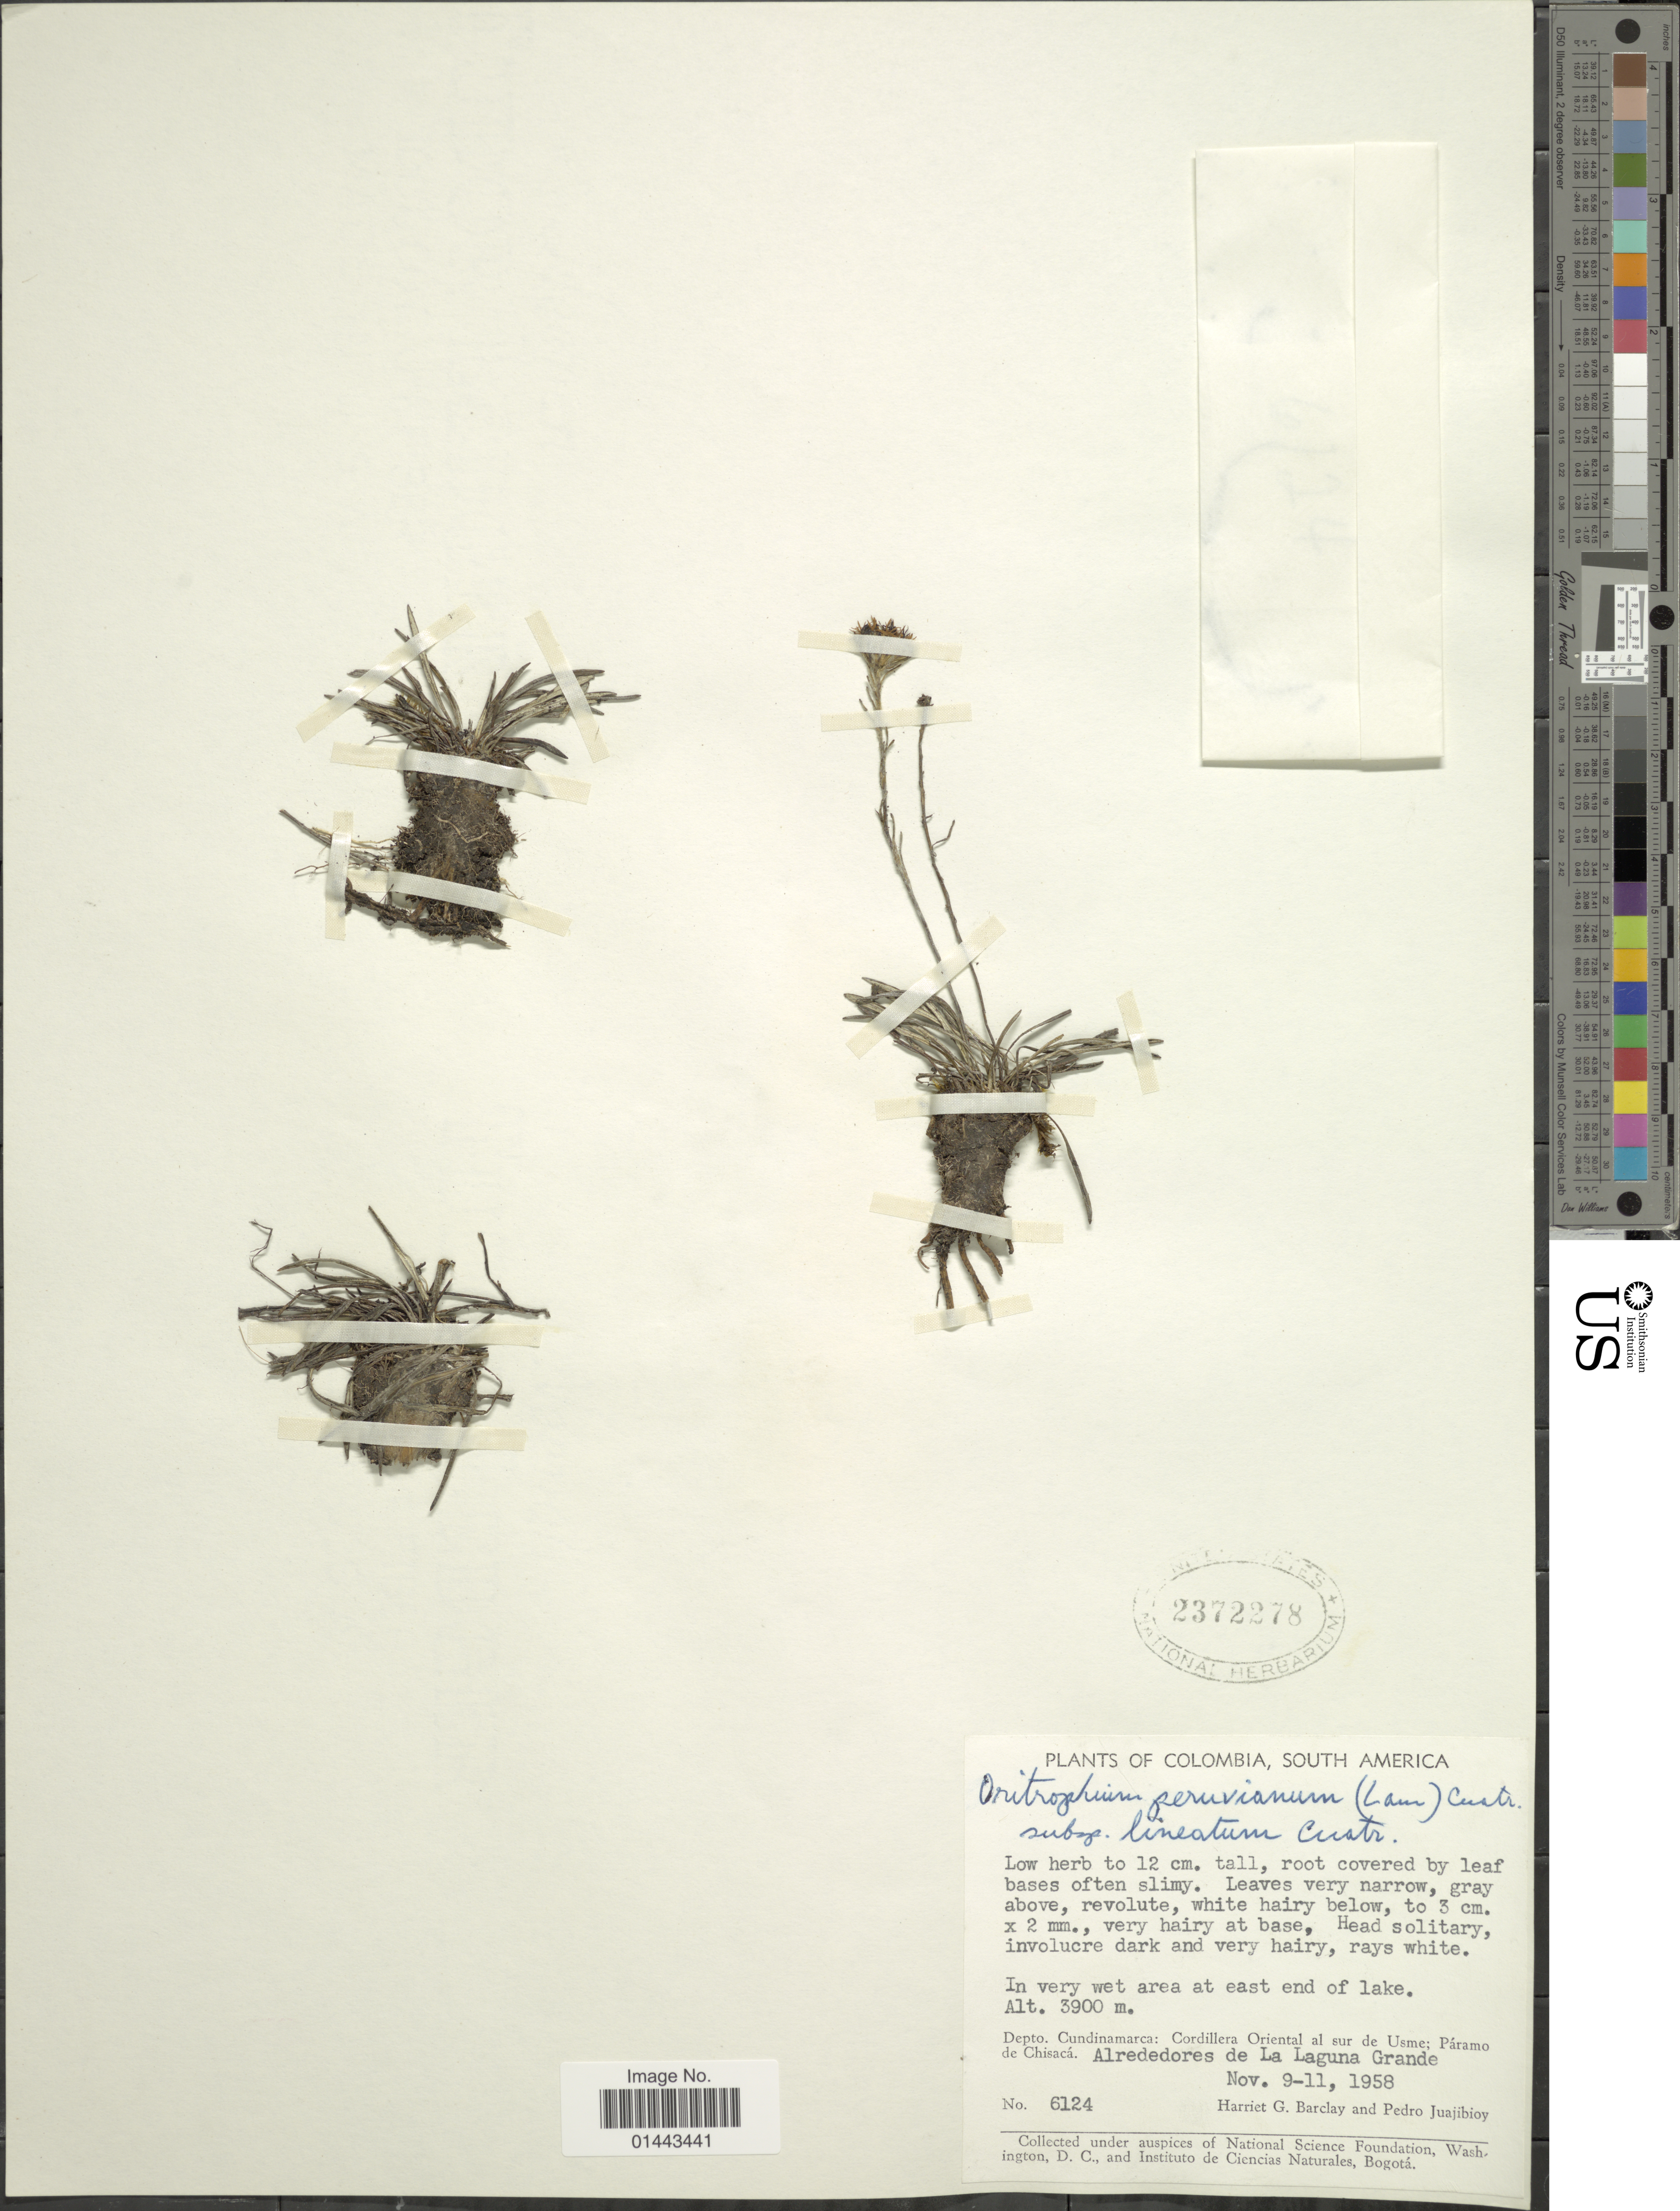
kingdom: Plantae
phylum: Tracheophyta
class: Magnoliopsida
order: Asterales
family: Asteraceae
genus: Oritrophium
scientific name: Oritrophium peruvianum subsp. lineatum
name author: (Cuatrec.) Cuatrec.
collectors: H. G. Barclay & P. Juajibioy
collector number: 6124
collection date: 1958-11-09/1958-11-11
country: Colombia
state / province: Cundinamarca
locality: Cordillera Oriental al sur de Usme: Paramo de Chisaca, alrededores de La Laguna Grande, in very wet area at east end of lake.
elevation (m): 3900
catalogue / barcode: US 2372278